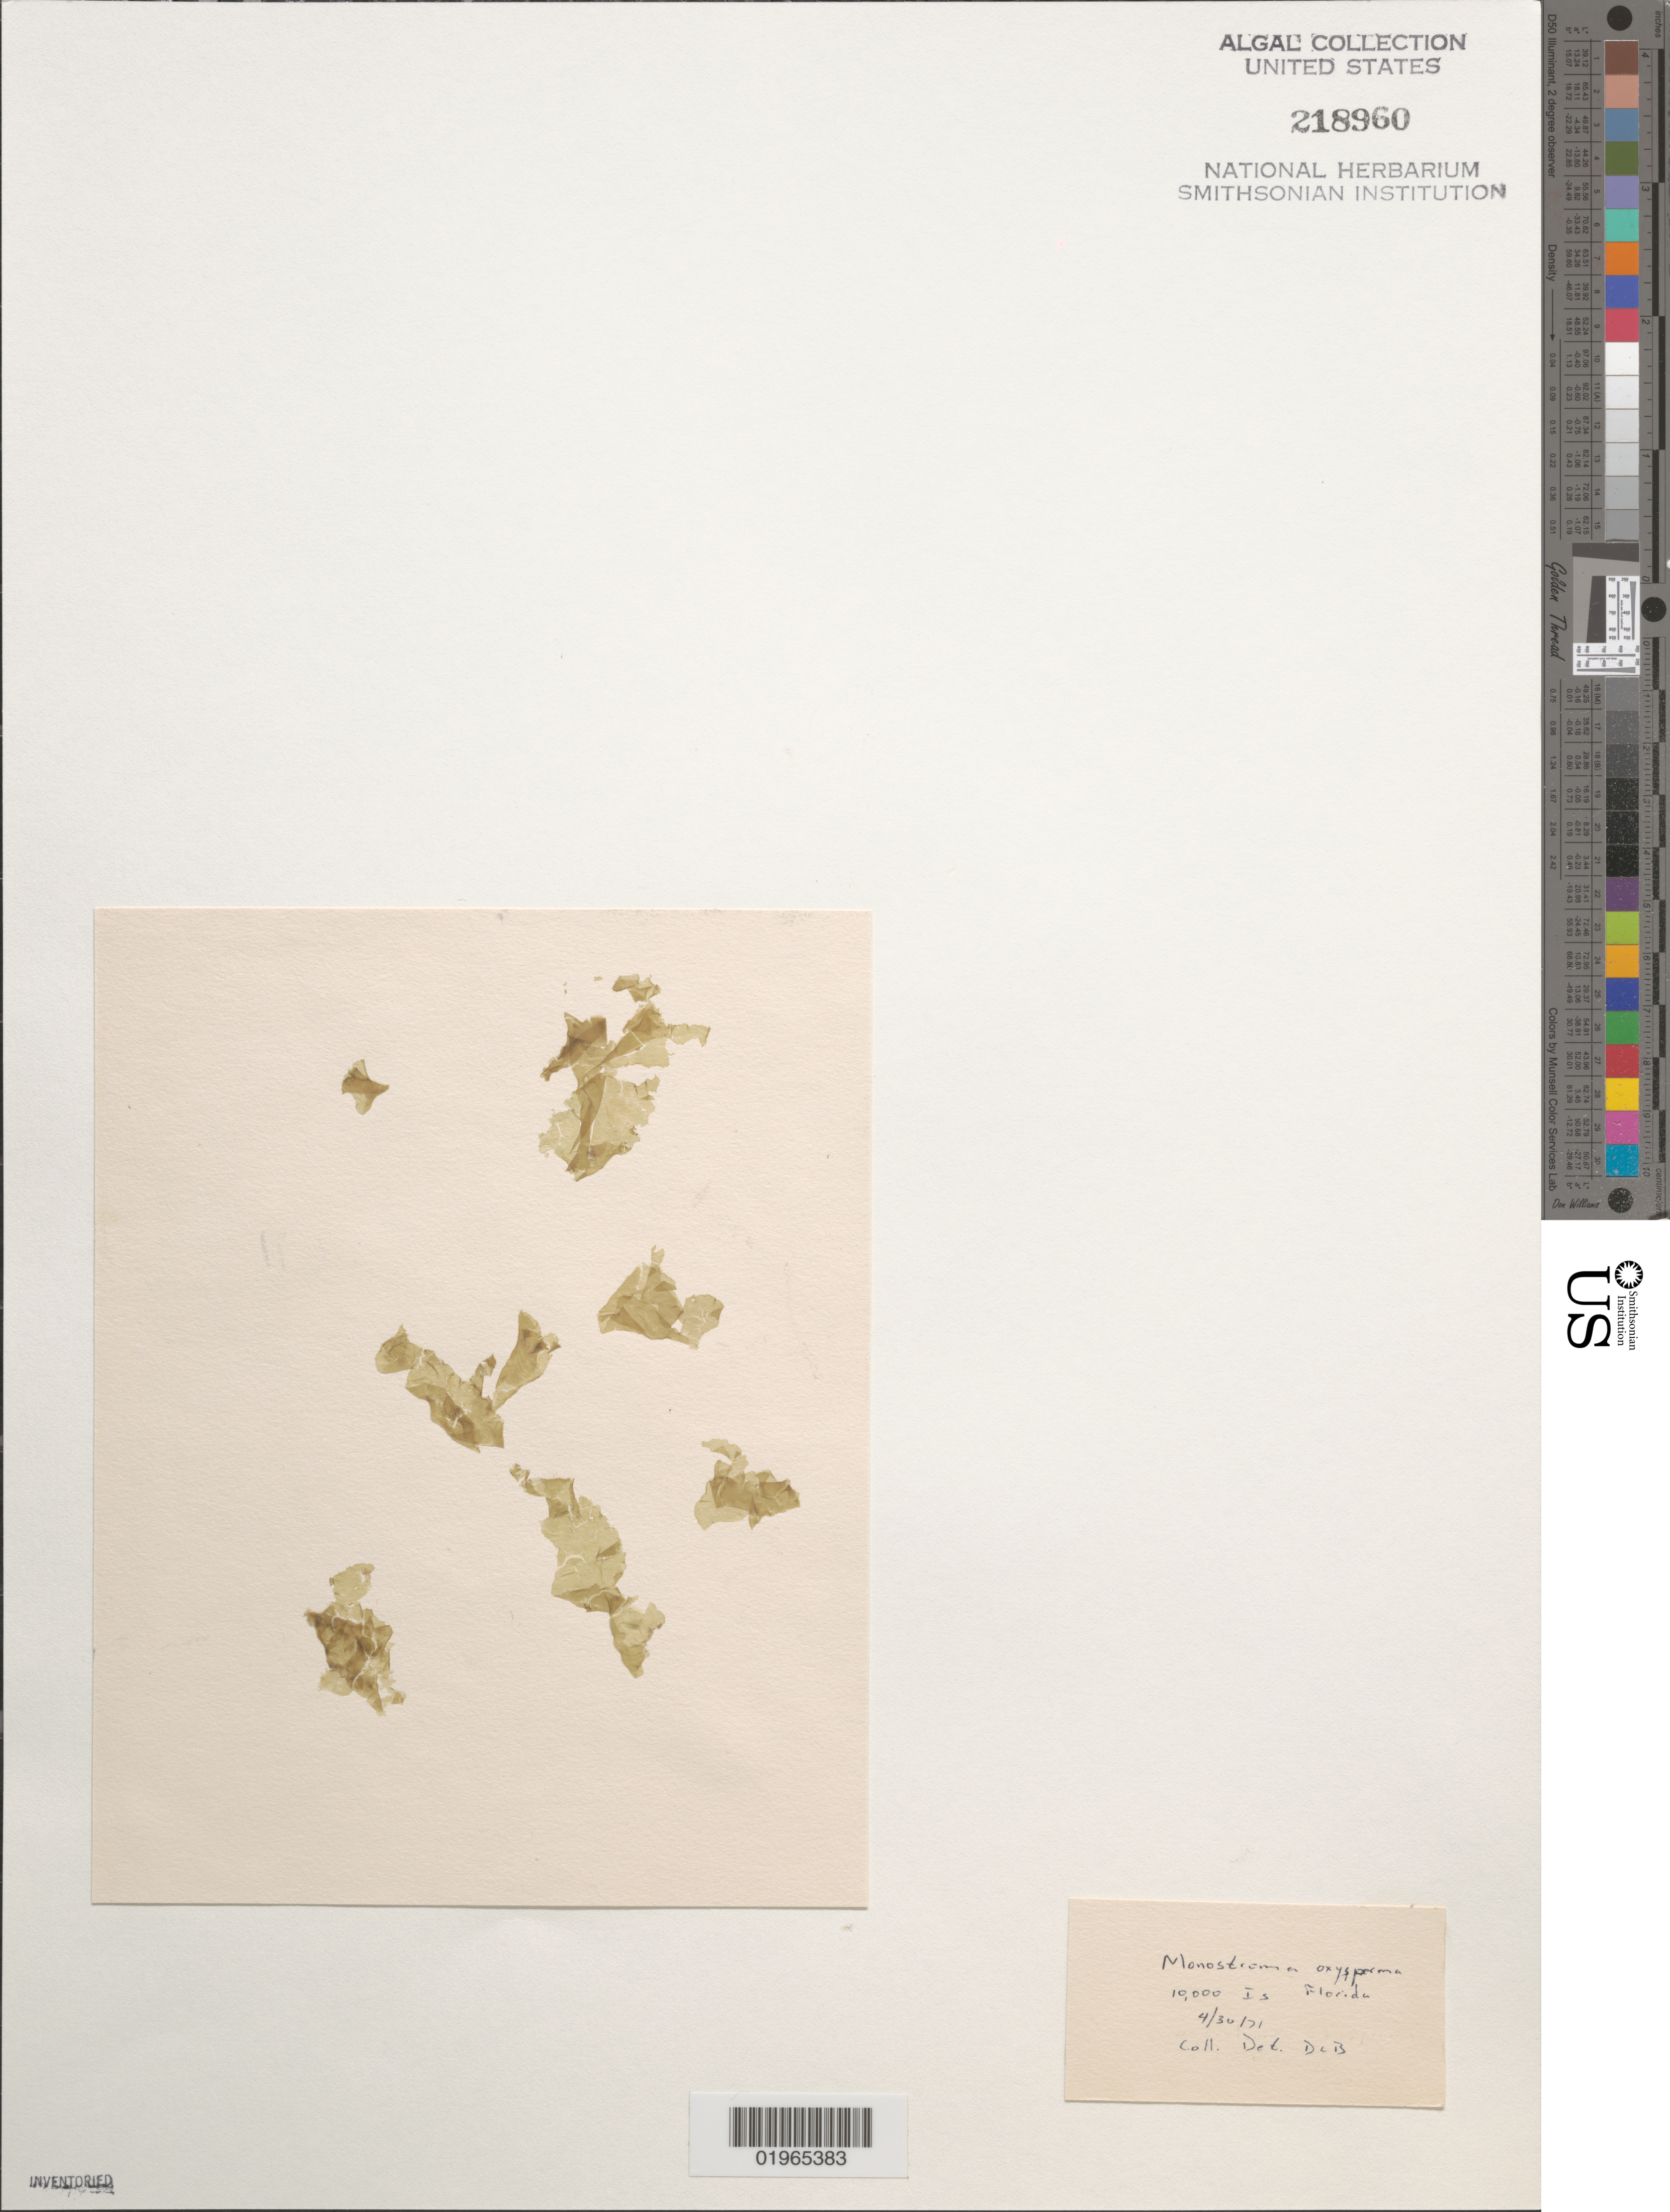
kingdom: Plantae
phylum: Chlorophyta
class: Ulvophyceae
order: Ulvales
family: Gayraliaceae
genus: Gayralia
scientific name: Gayralia oxysperma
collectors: D.L. Ballantine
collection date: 1971-04-30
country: United States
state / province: Florida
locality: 10,000 Island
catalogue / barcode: US 218960